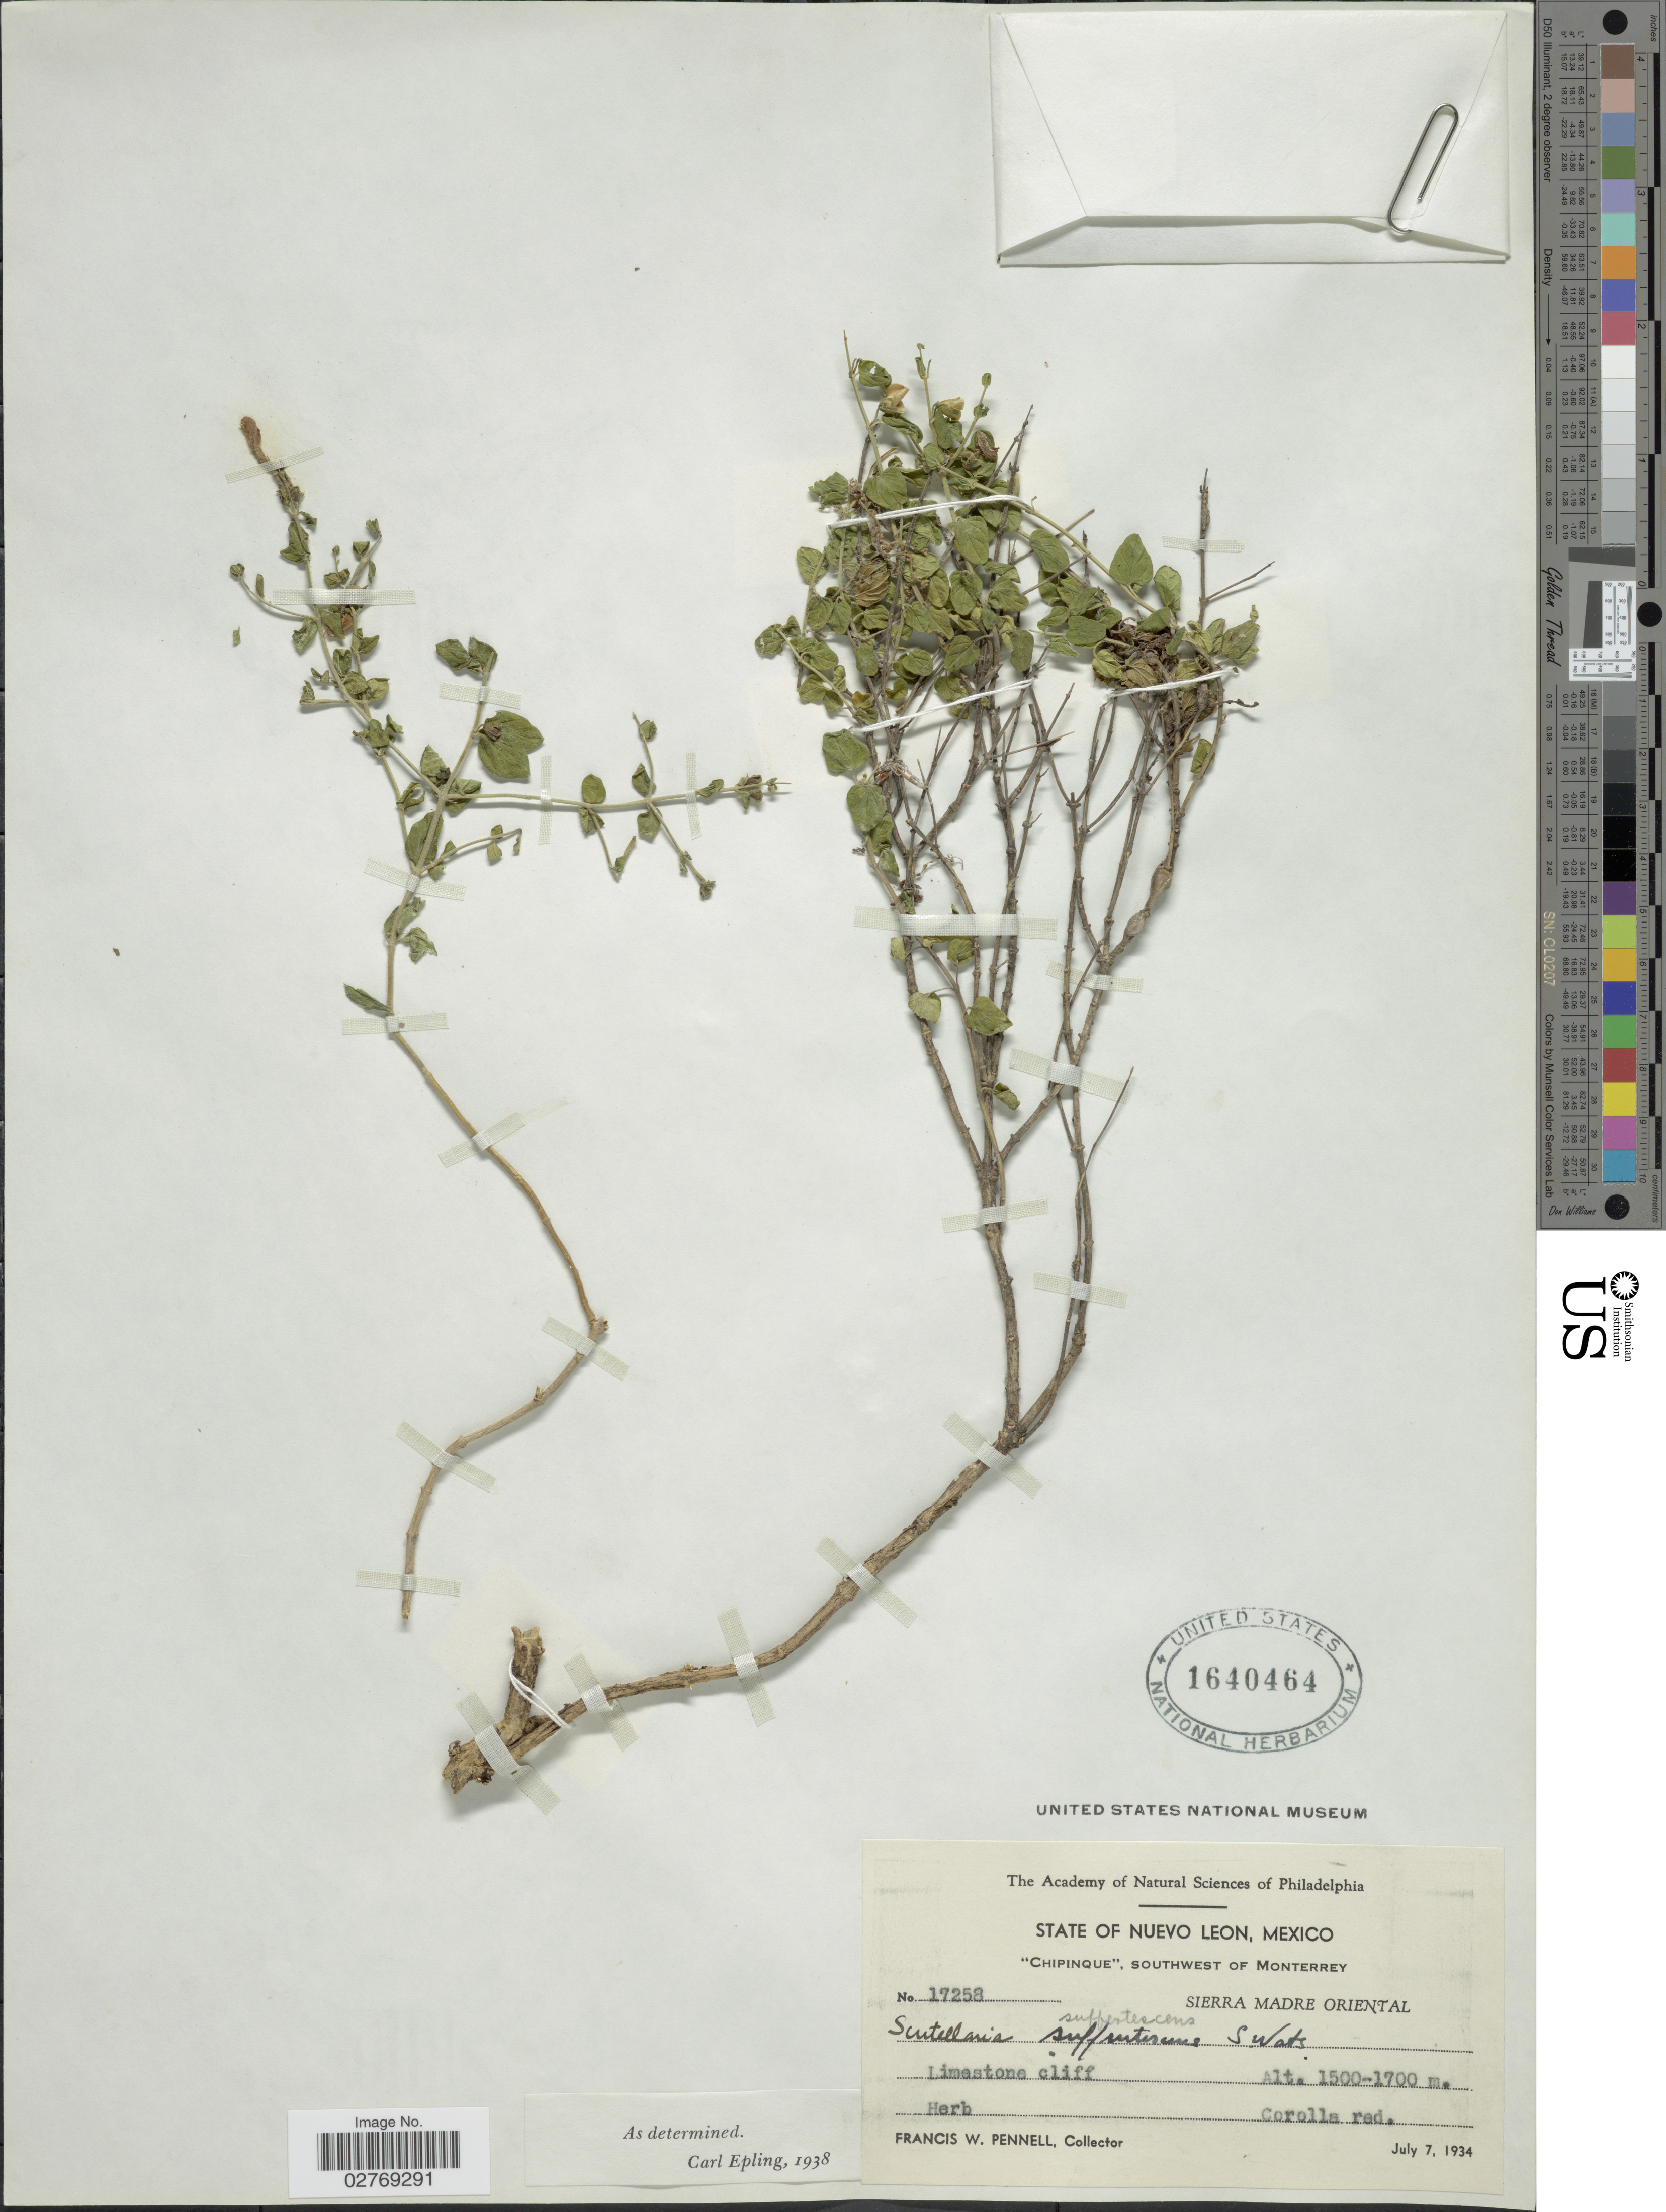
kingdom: Plantae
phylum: Tracheophyta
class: Magnoliopsida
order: Lamiales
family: Lamiaceae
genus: Scutellaria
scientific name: Scutellaria suffrutescens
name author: S. Watson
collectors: F. W. Pennell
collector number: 17258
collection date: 1934-07-07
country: Mexico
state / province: Nuevo León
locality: Chipinque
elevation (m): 1500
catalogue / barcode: US 1640464